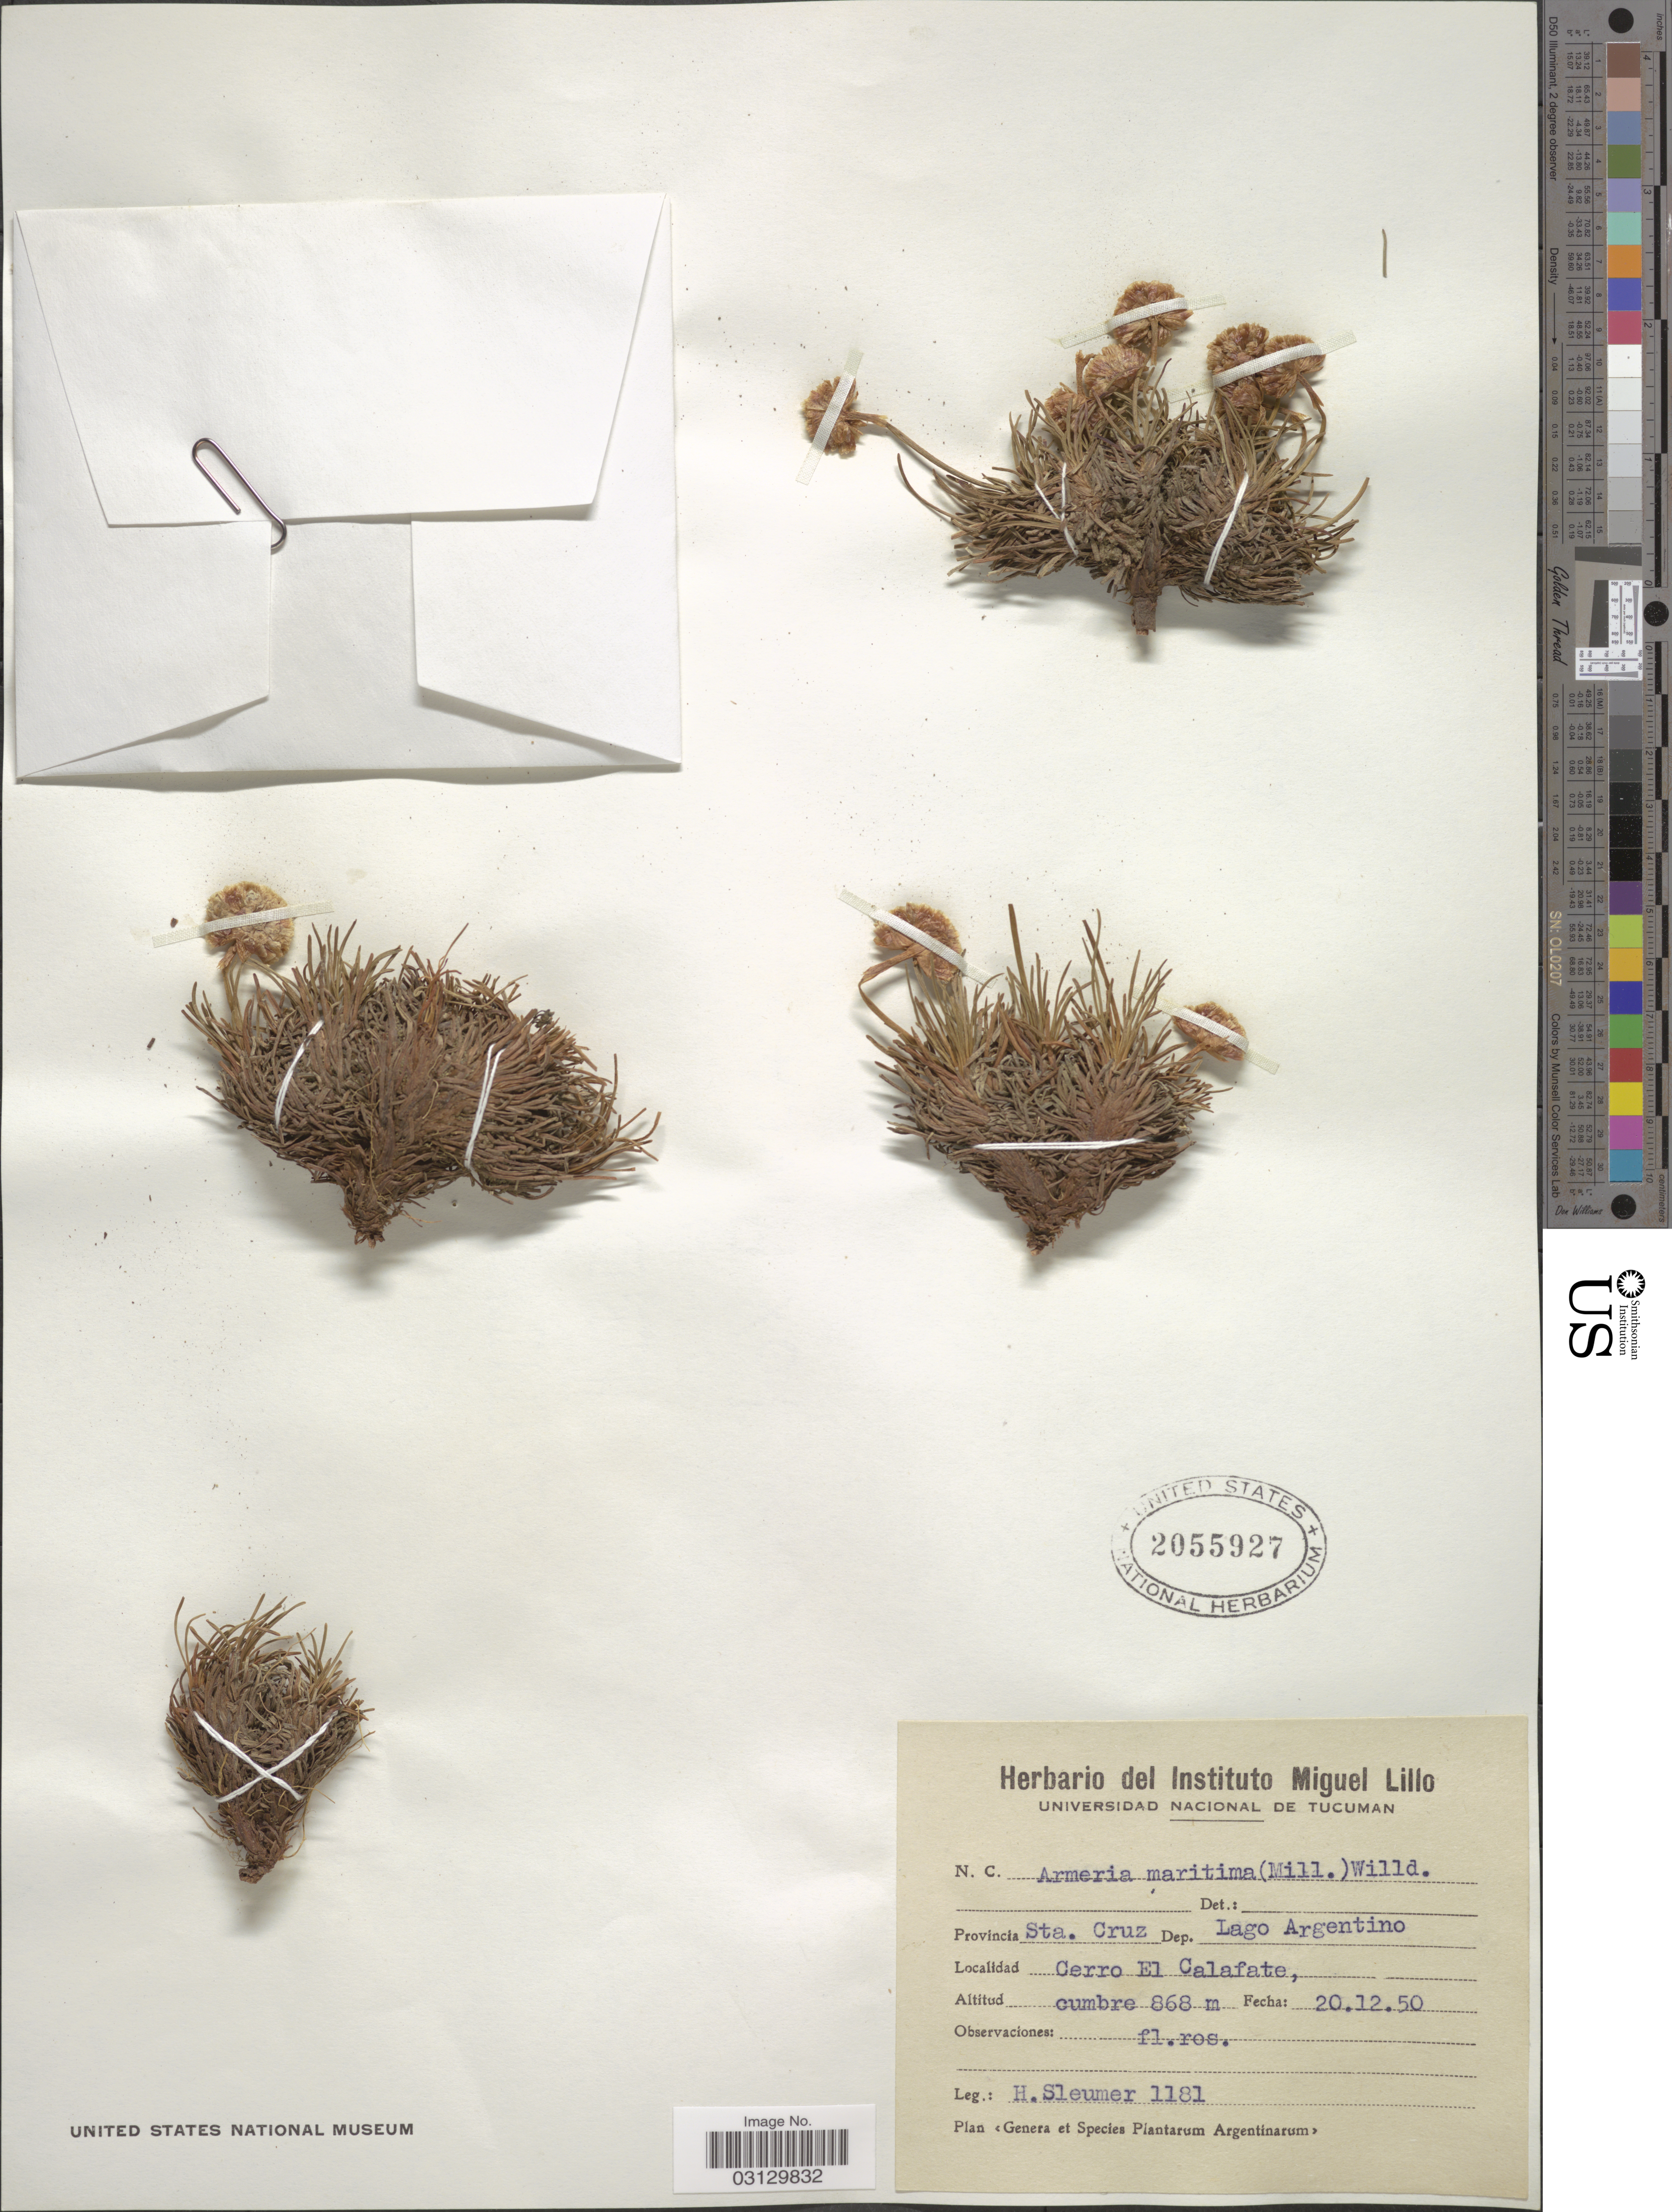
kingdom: Plantae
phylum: Tracheophyta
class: Magnoliopsida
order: Caryophyllales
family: Plumbaginaceae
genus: Armeria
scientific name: Armeria maritima subsp. andina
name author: (Poepp. ex Boiss.) D.M. Moore & H.O. Yates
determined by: Strong, M. T., (US), Smithsonian Institution - National Museum of Natural History (UNITED STATES)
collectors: H. O. Sleumer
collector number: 1181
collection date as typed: Transcribed d/m/y: 20/12/50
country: Argentina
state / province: Santa Cruz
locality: Dep. Lago Argentino. Cerro El Calafate.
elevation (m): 868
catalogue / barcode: US 2055927